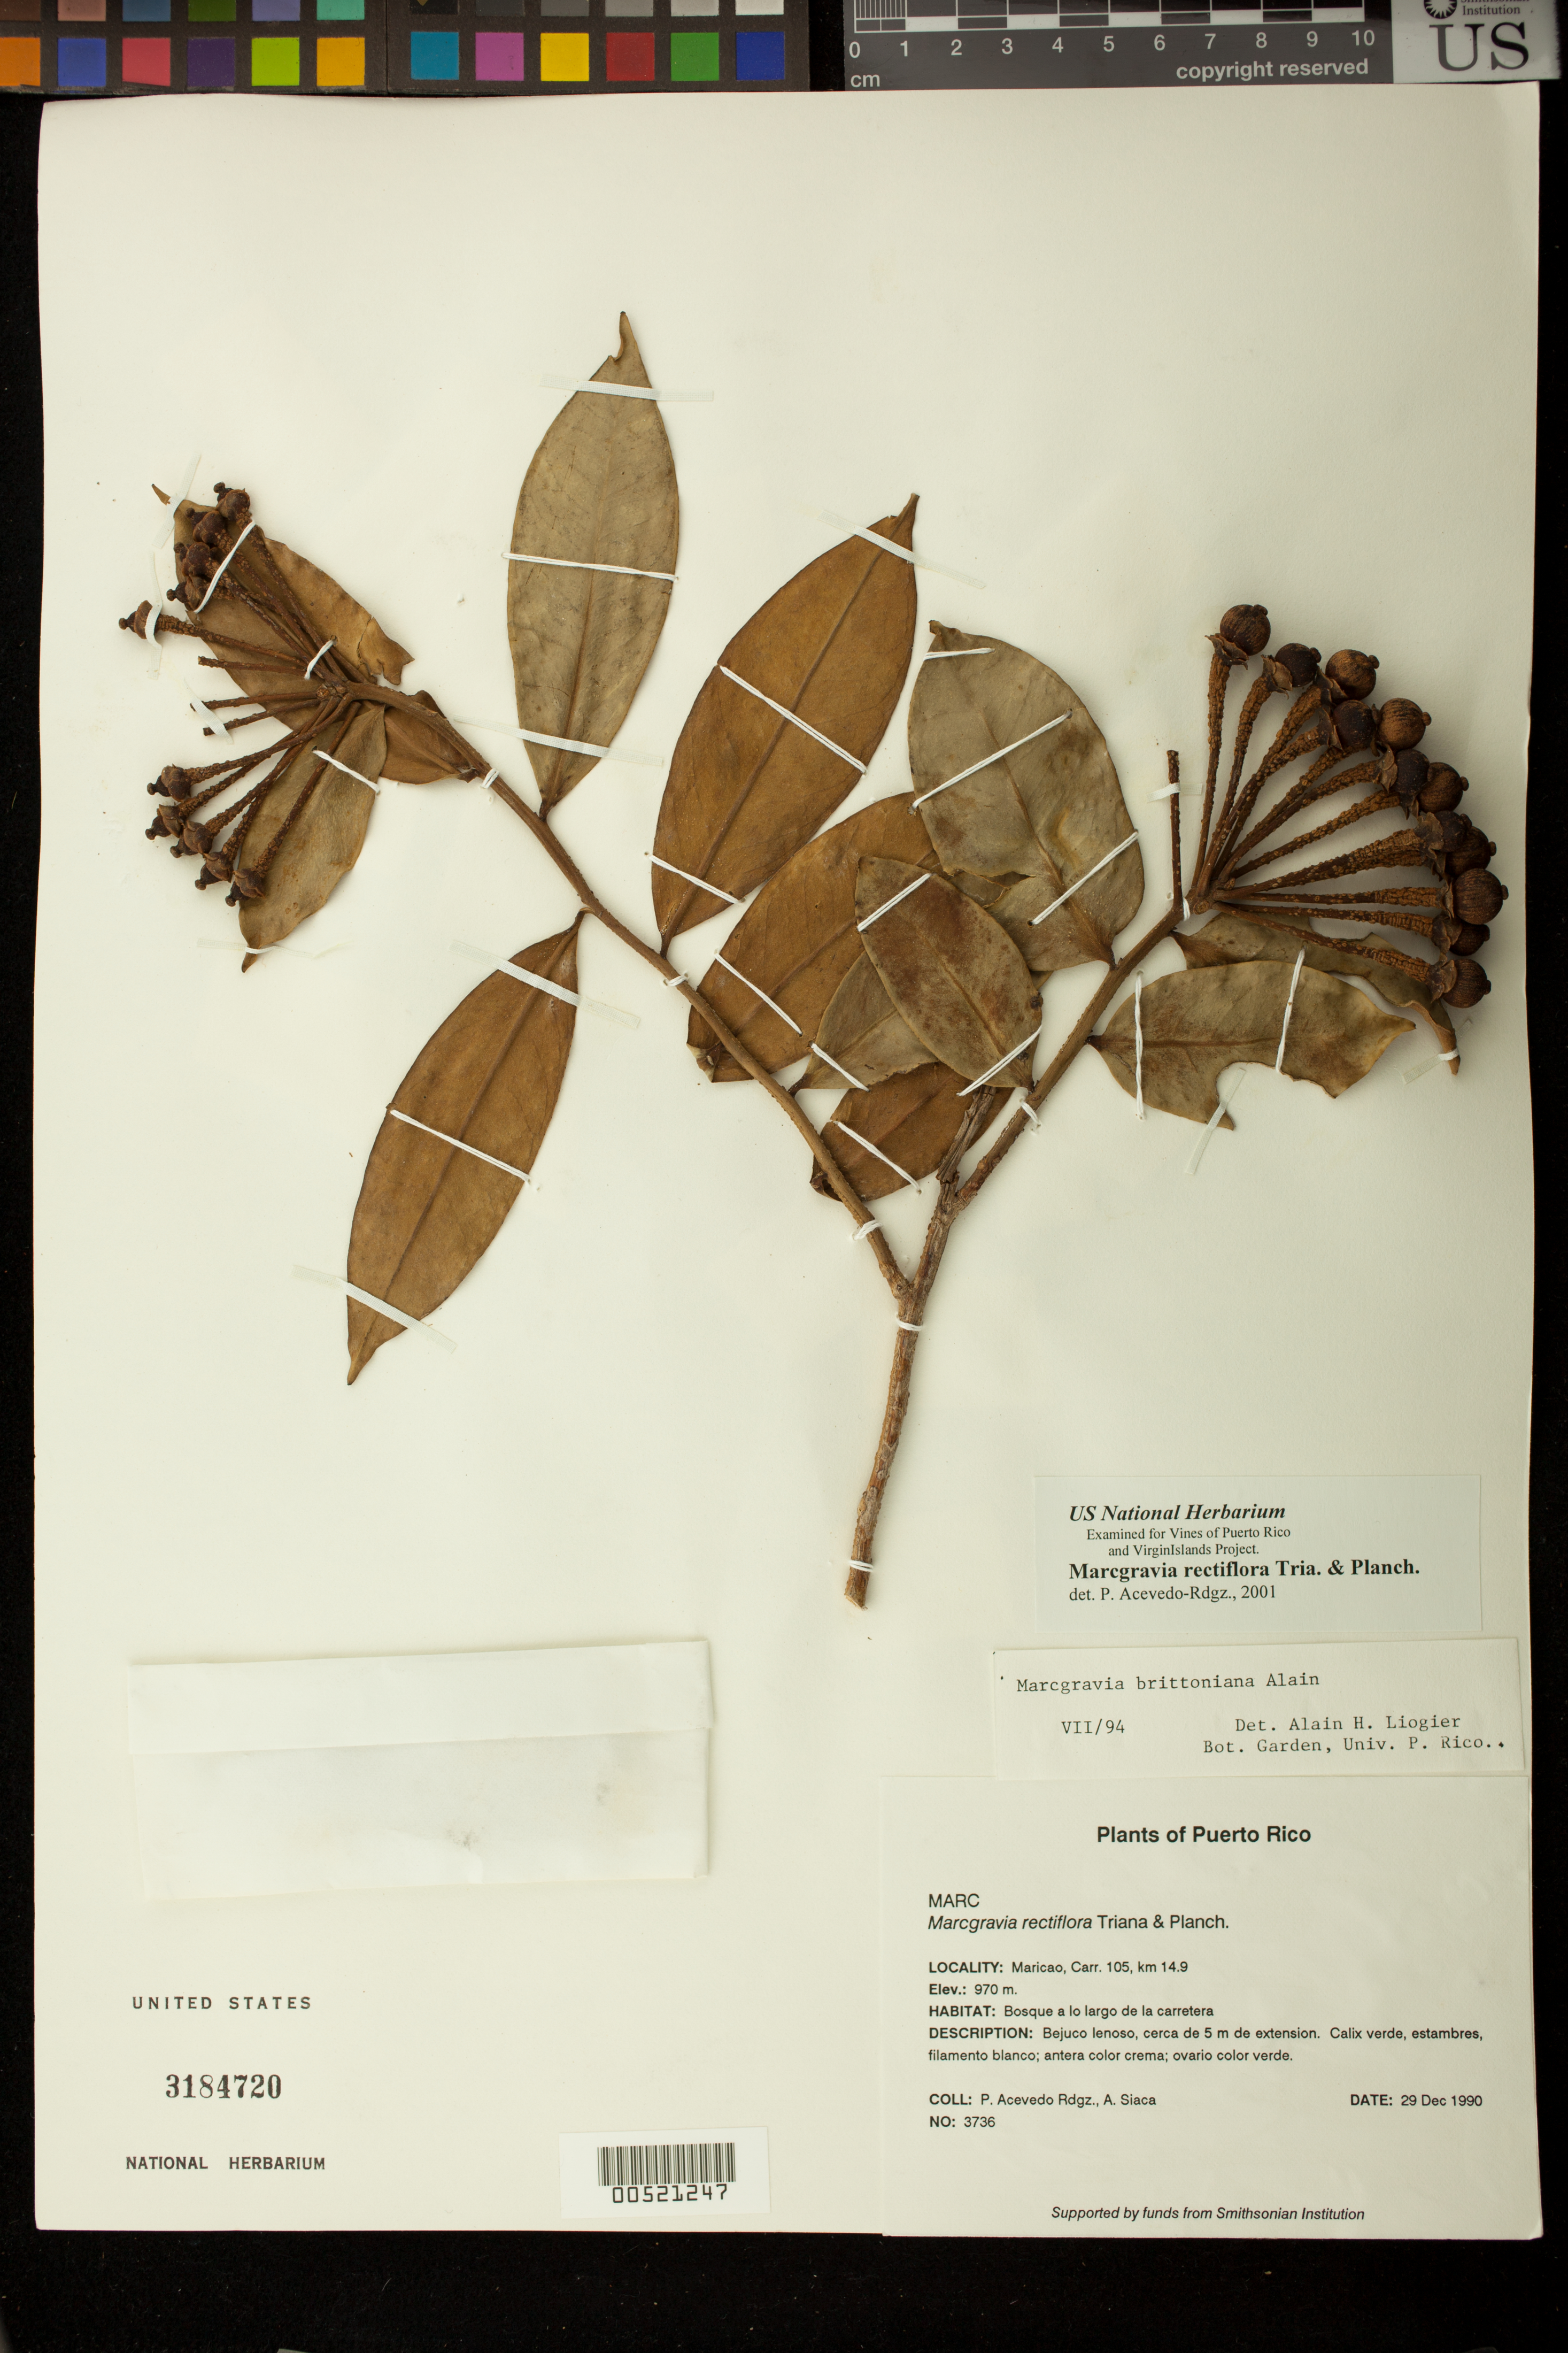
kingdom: Plantae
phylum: Tracheophyta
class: Magnoliopsida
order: Ericales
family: Marcgraviaceae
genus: Marcgravia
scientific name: Marcgravia brittoniana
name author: Alain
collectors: P. Acevedo-Rodr. & A. Siaca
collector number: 3736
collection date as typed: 29 Dec 1990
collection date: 1990-12-29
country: Puerto Rico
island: Puerto Rico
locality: Maricao, Carr. 105, km 14.9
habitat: Bosque a lo largo de la carretera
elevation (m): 970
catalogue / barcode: US 3184720